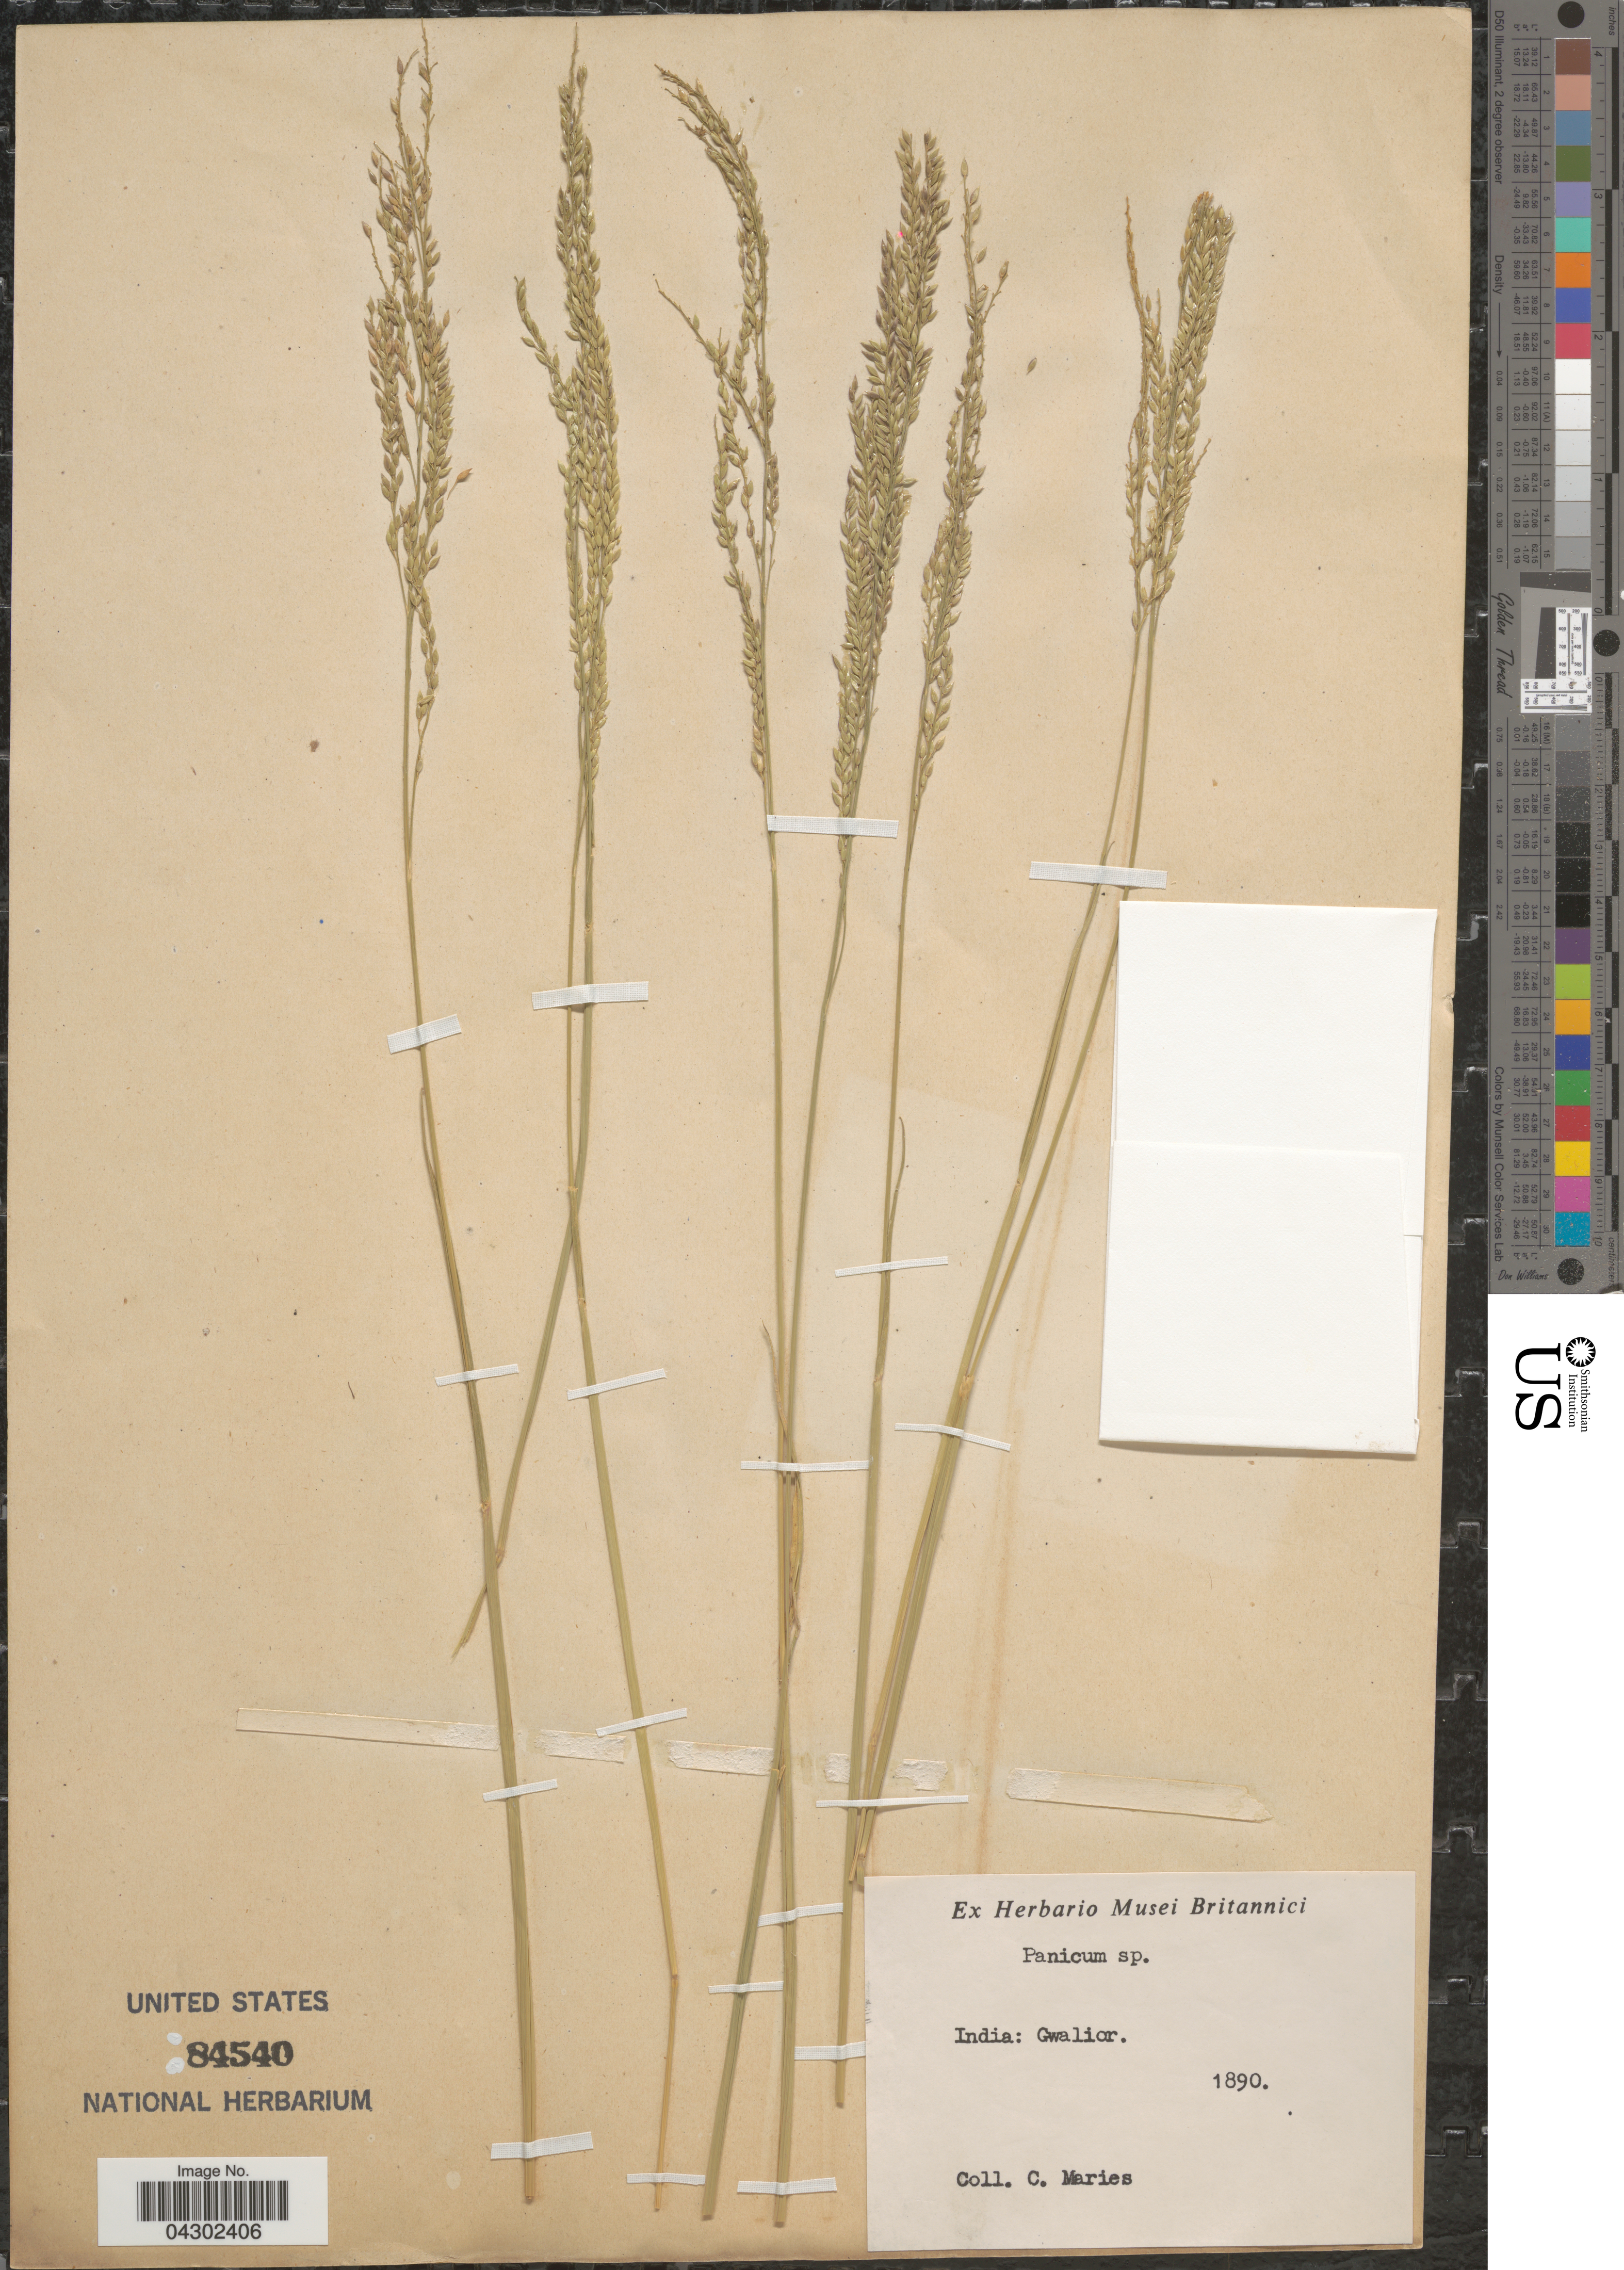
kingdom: Plantae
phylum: Tracheophyta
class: Liliopsida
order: Poales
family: Poaceae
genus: Panicum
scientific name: Panicum sp.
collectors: C. Maries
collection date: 1890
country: India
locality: Gwalior.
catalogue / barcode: US 84540